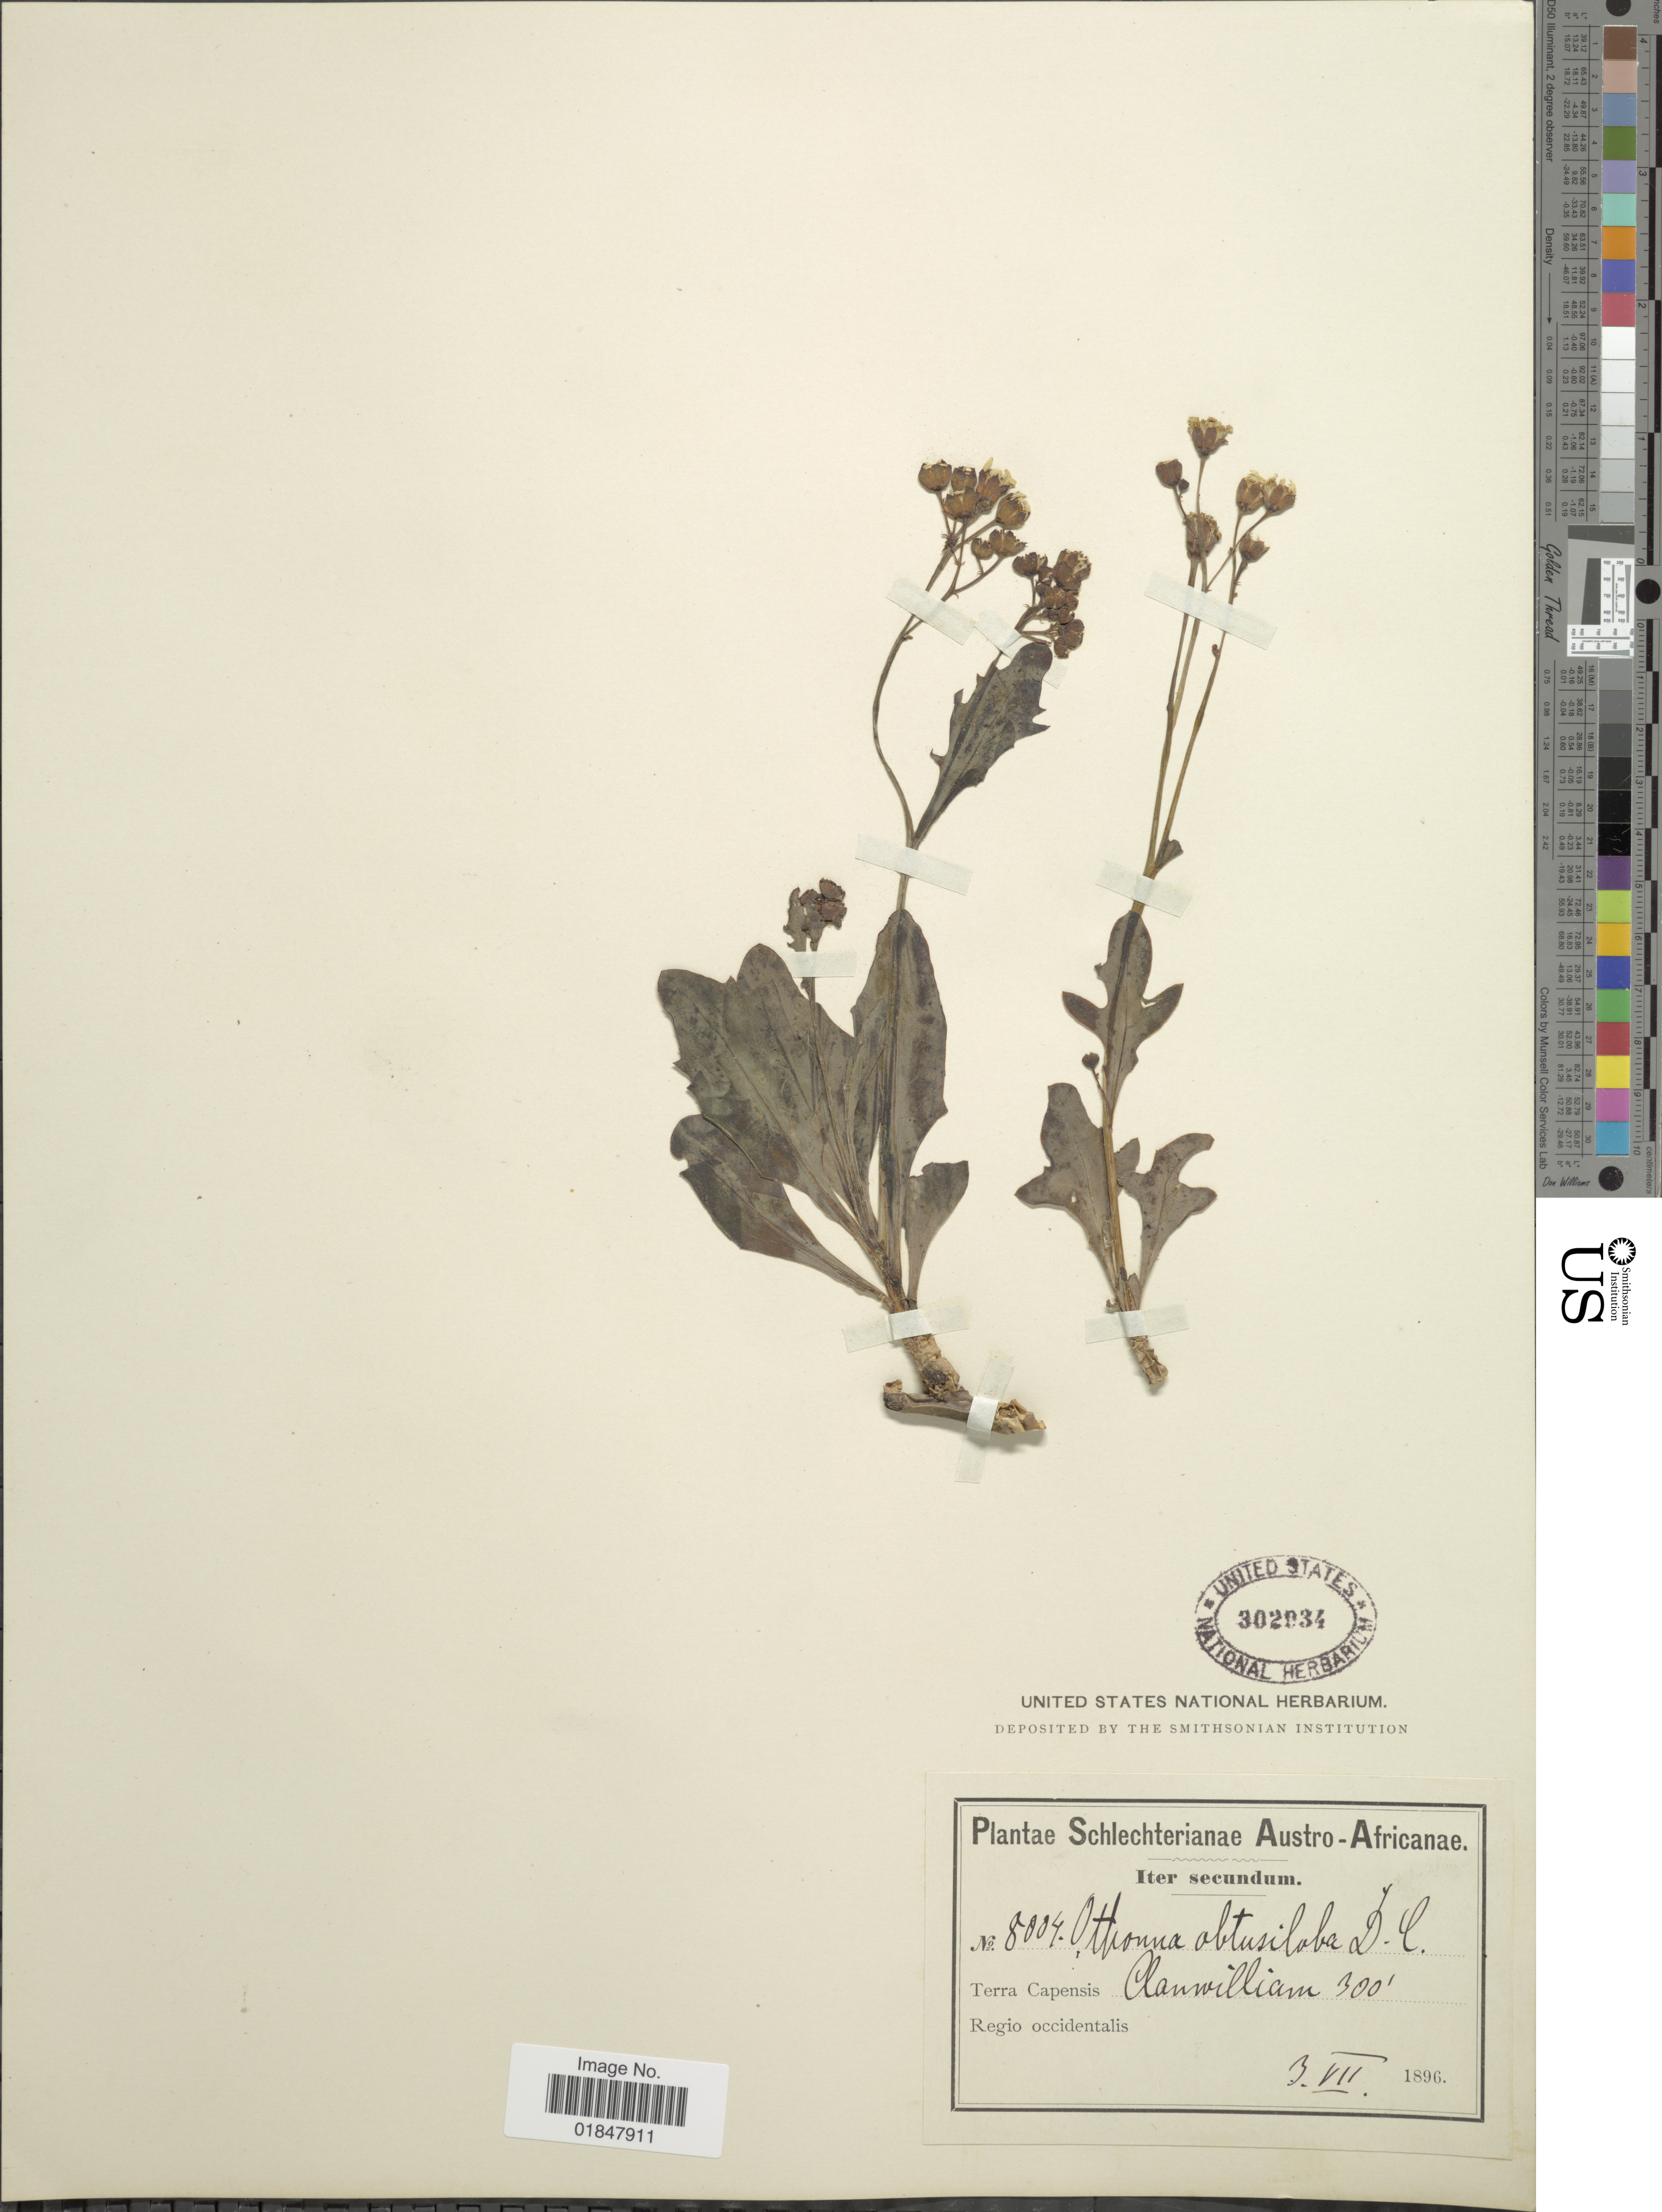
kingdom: Plantae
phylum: Tracheophyta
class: Magnoliopsida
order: Asterales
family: Asteraceae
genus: Othonna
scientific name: Othonna obtusiloba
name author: Harv.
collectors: Schlechter, --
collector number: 8004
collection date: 1896-08-03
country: South Africa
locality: Schlechterianae Austro-Africanae, Terra Capensis, Clanwilliam, Regio occidentalis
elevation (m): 91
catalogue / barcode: US 302034